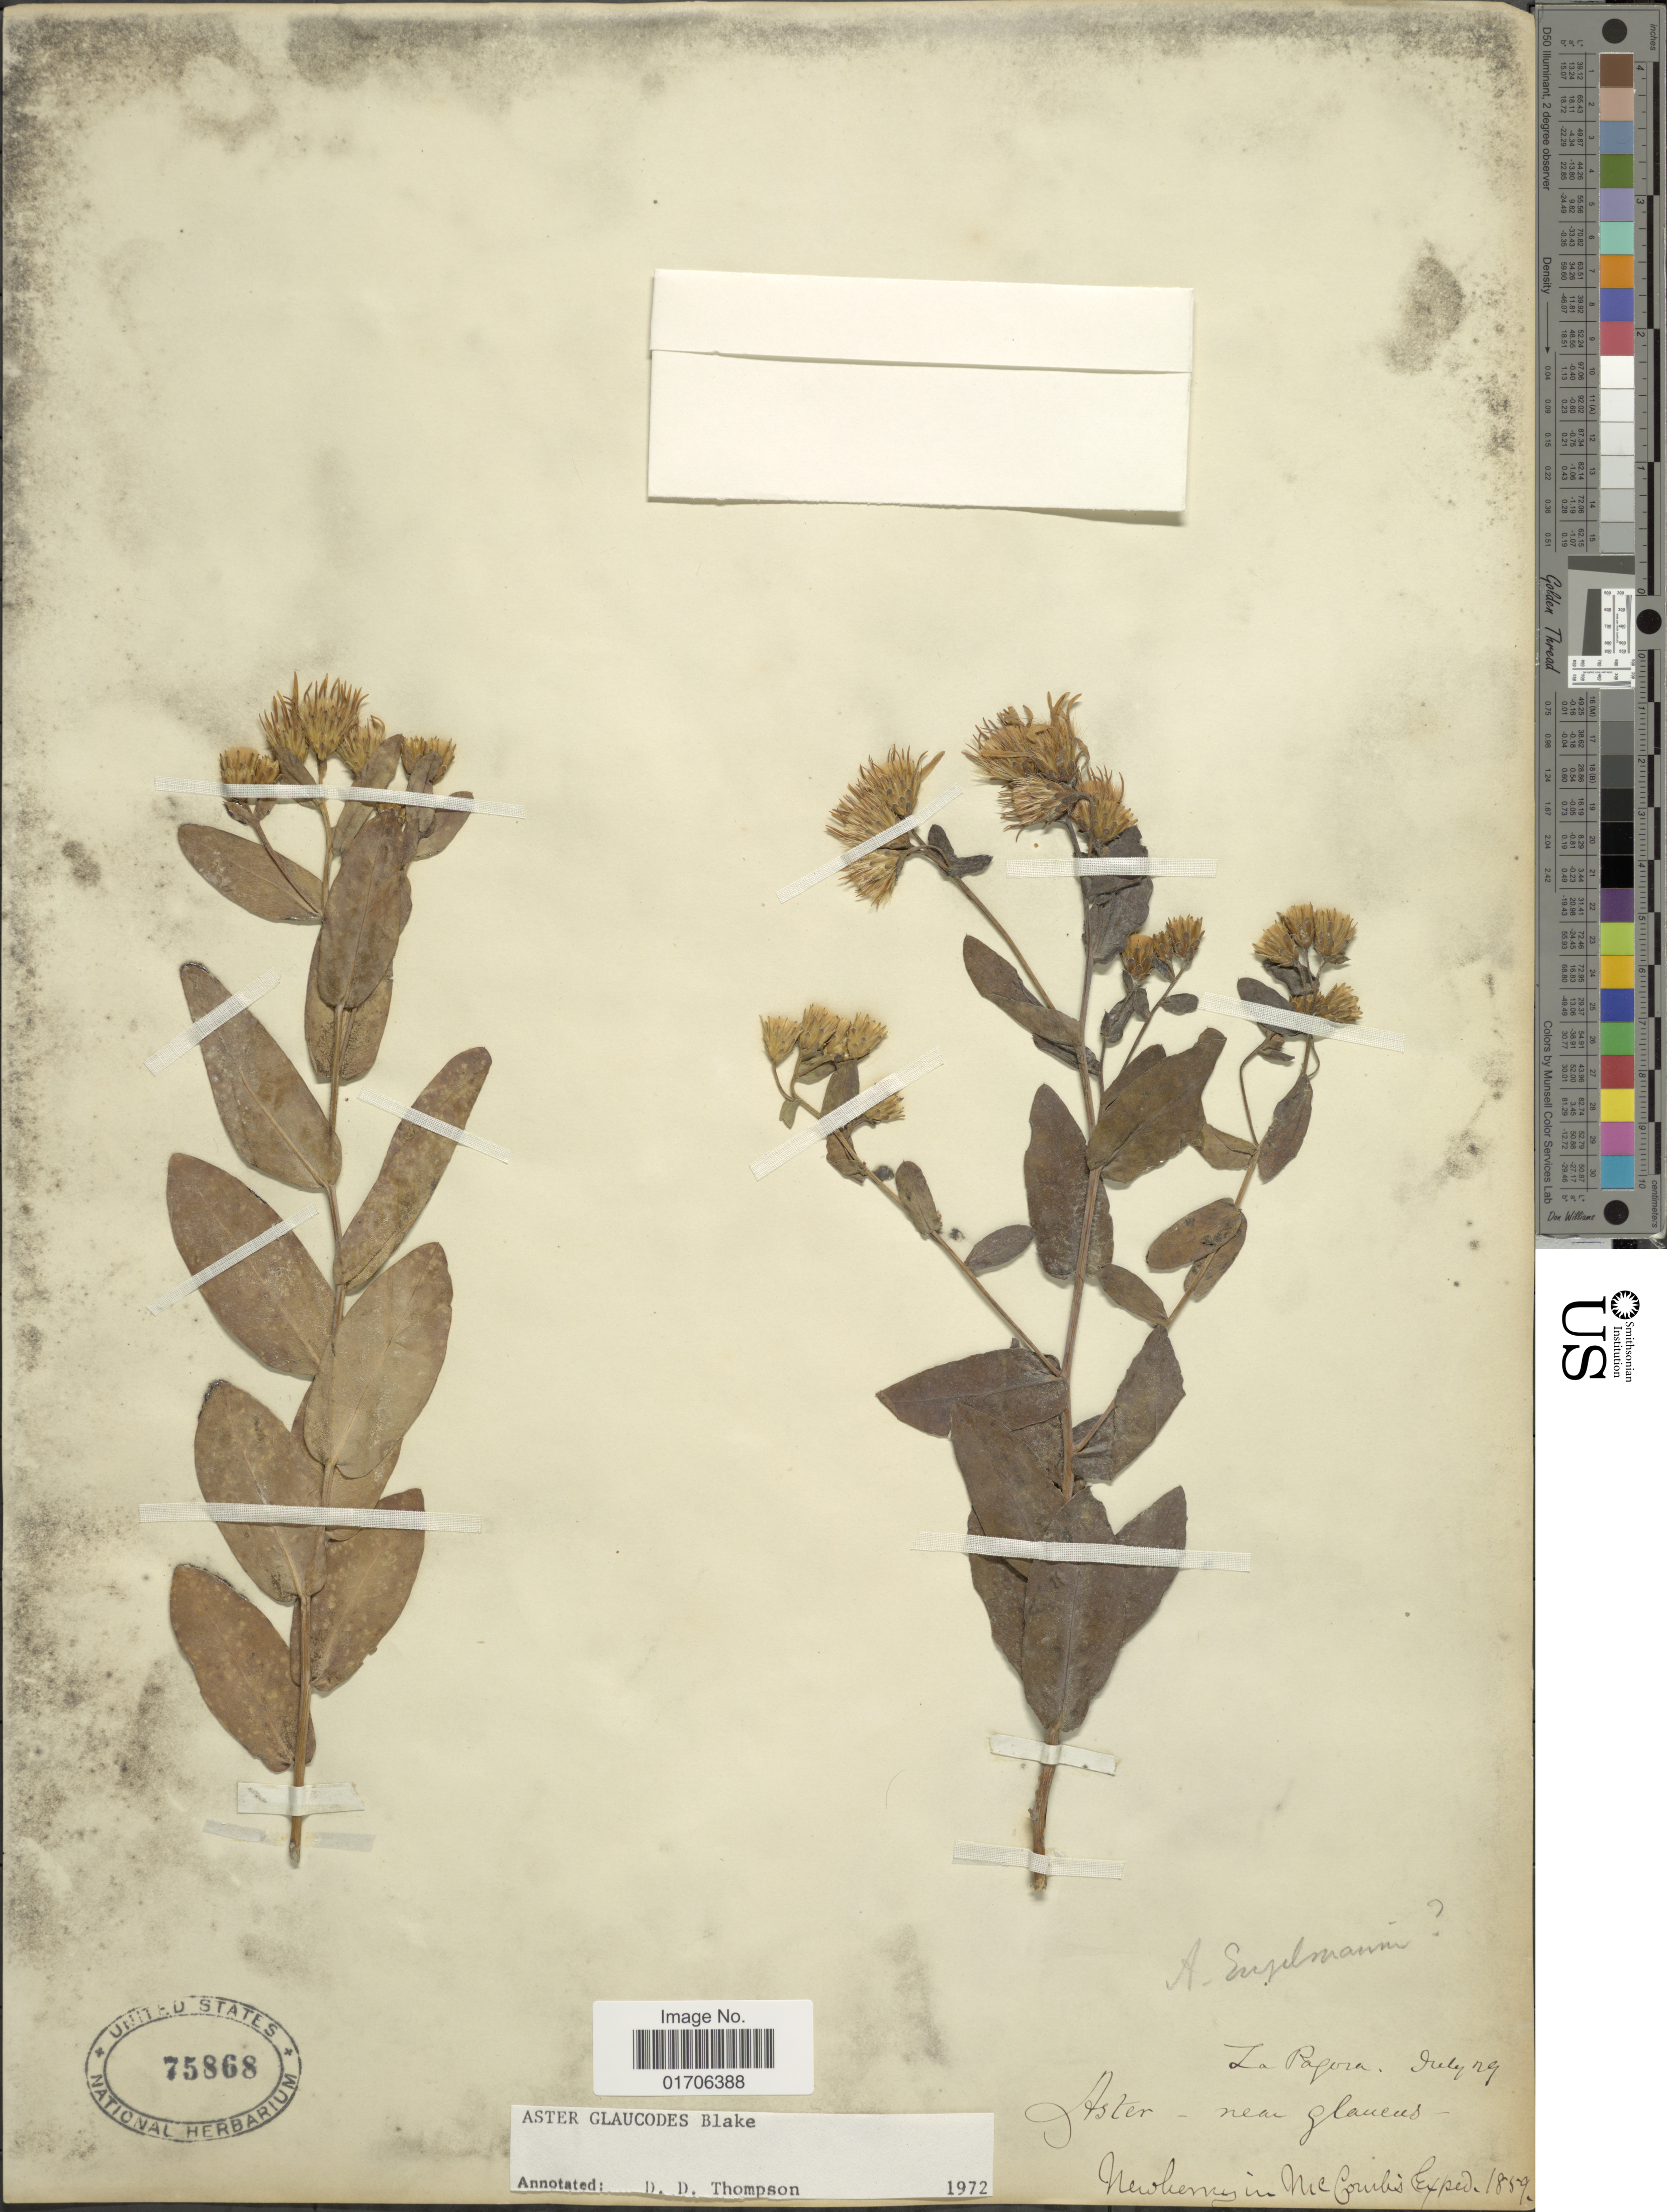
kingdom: Plantae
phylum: Tracheophyta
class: Magnoliopsida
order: Asterales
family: Asteraceae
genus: Eurybia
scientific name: Eurybia glauca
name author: (Nutt.) G.L. Nesom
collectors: -. Newberry & McComlis Exped. 1859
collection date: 1859-07-29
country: United States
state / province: Colorado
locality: La Pagosa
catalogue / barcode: US 75868